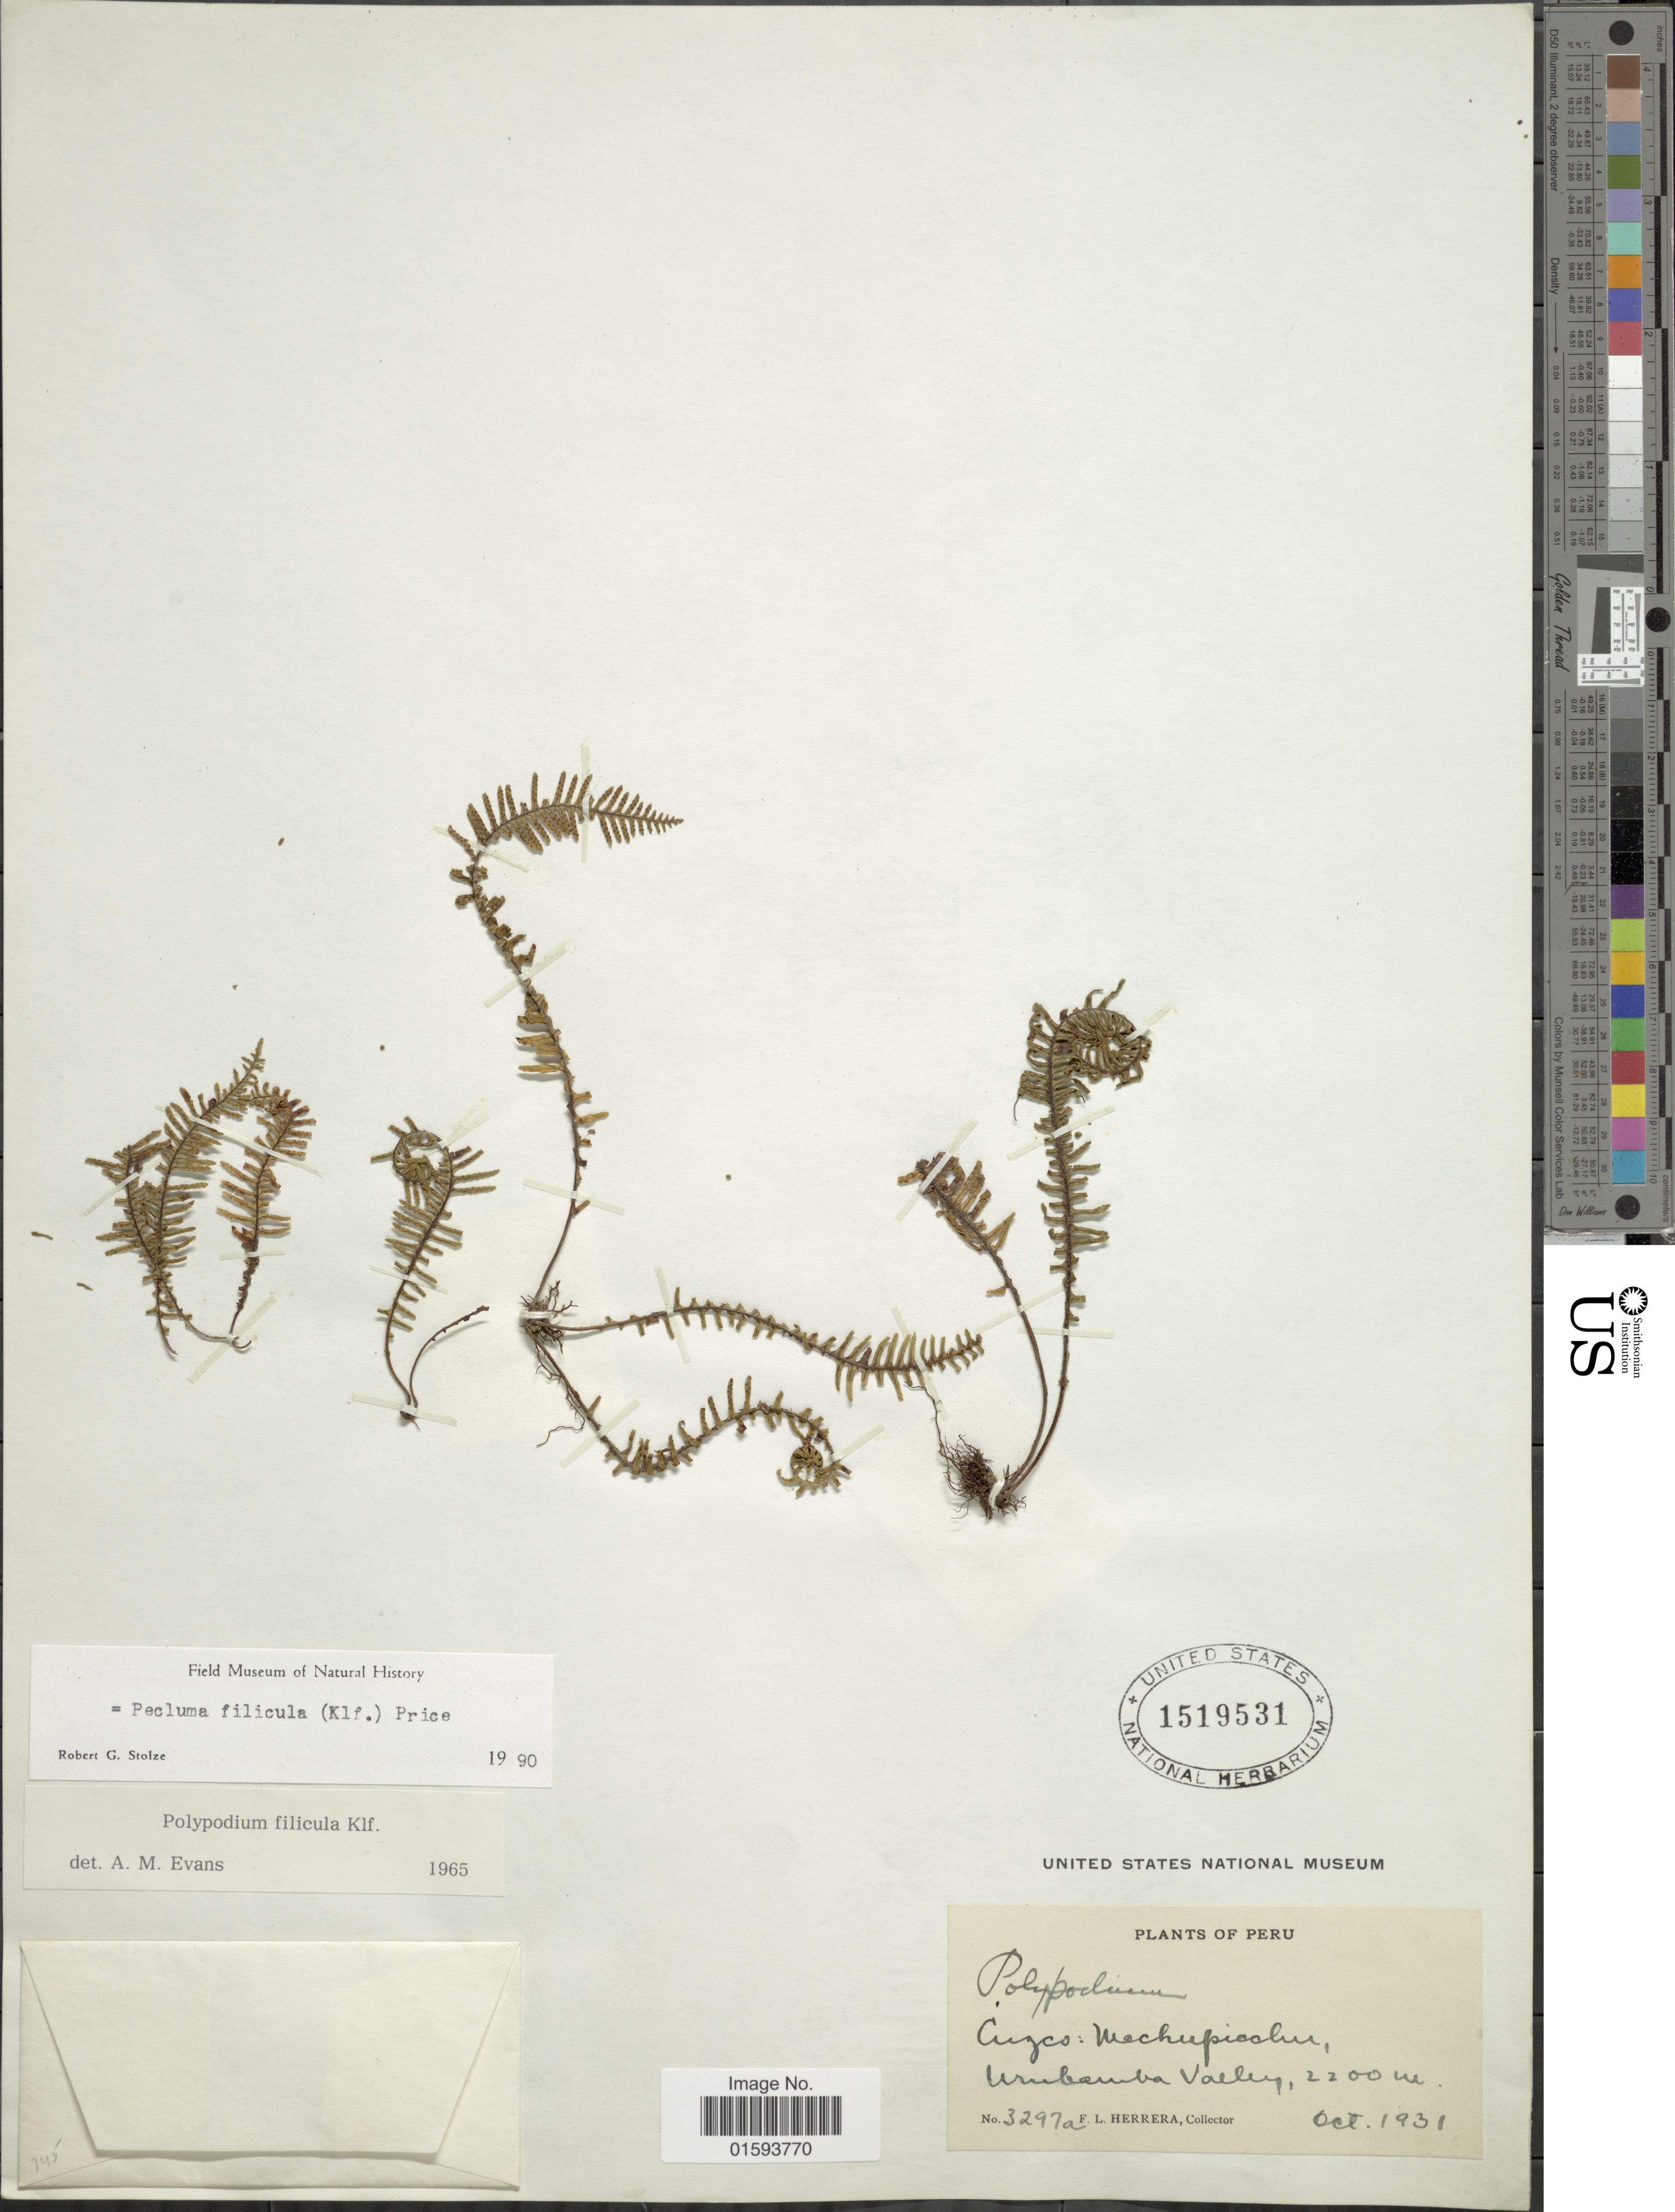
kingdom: Plantae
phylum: Tracheophyta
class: Polypodiopsida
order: Polypodiales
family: Polypodiaceae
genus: Pecluma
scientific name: Pecluma filicula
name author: (Kaulf.) M.G. Price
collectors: F. L. Herrera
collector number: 3297a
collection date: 1931-10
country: Peru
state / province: Cusco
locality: Machu Picchu, Urubabma valley.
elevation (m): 2200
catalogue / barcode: US 1519531